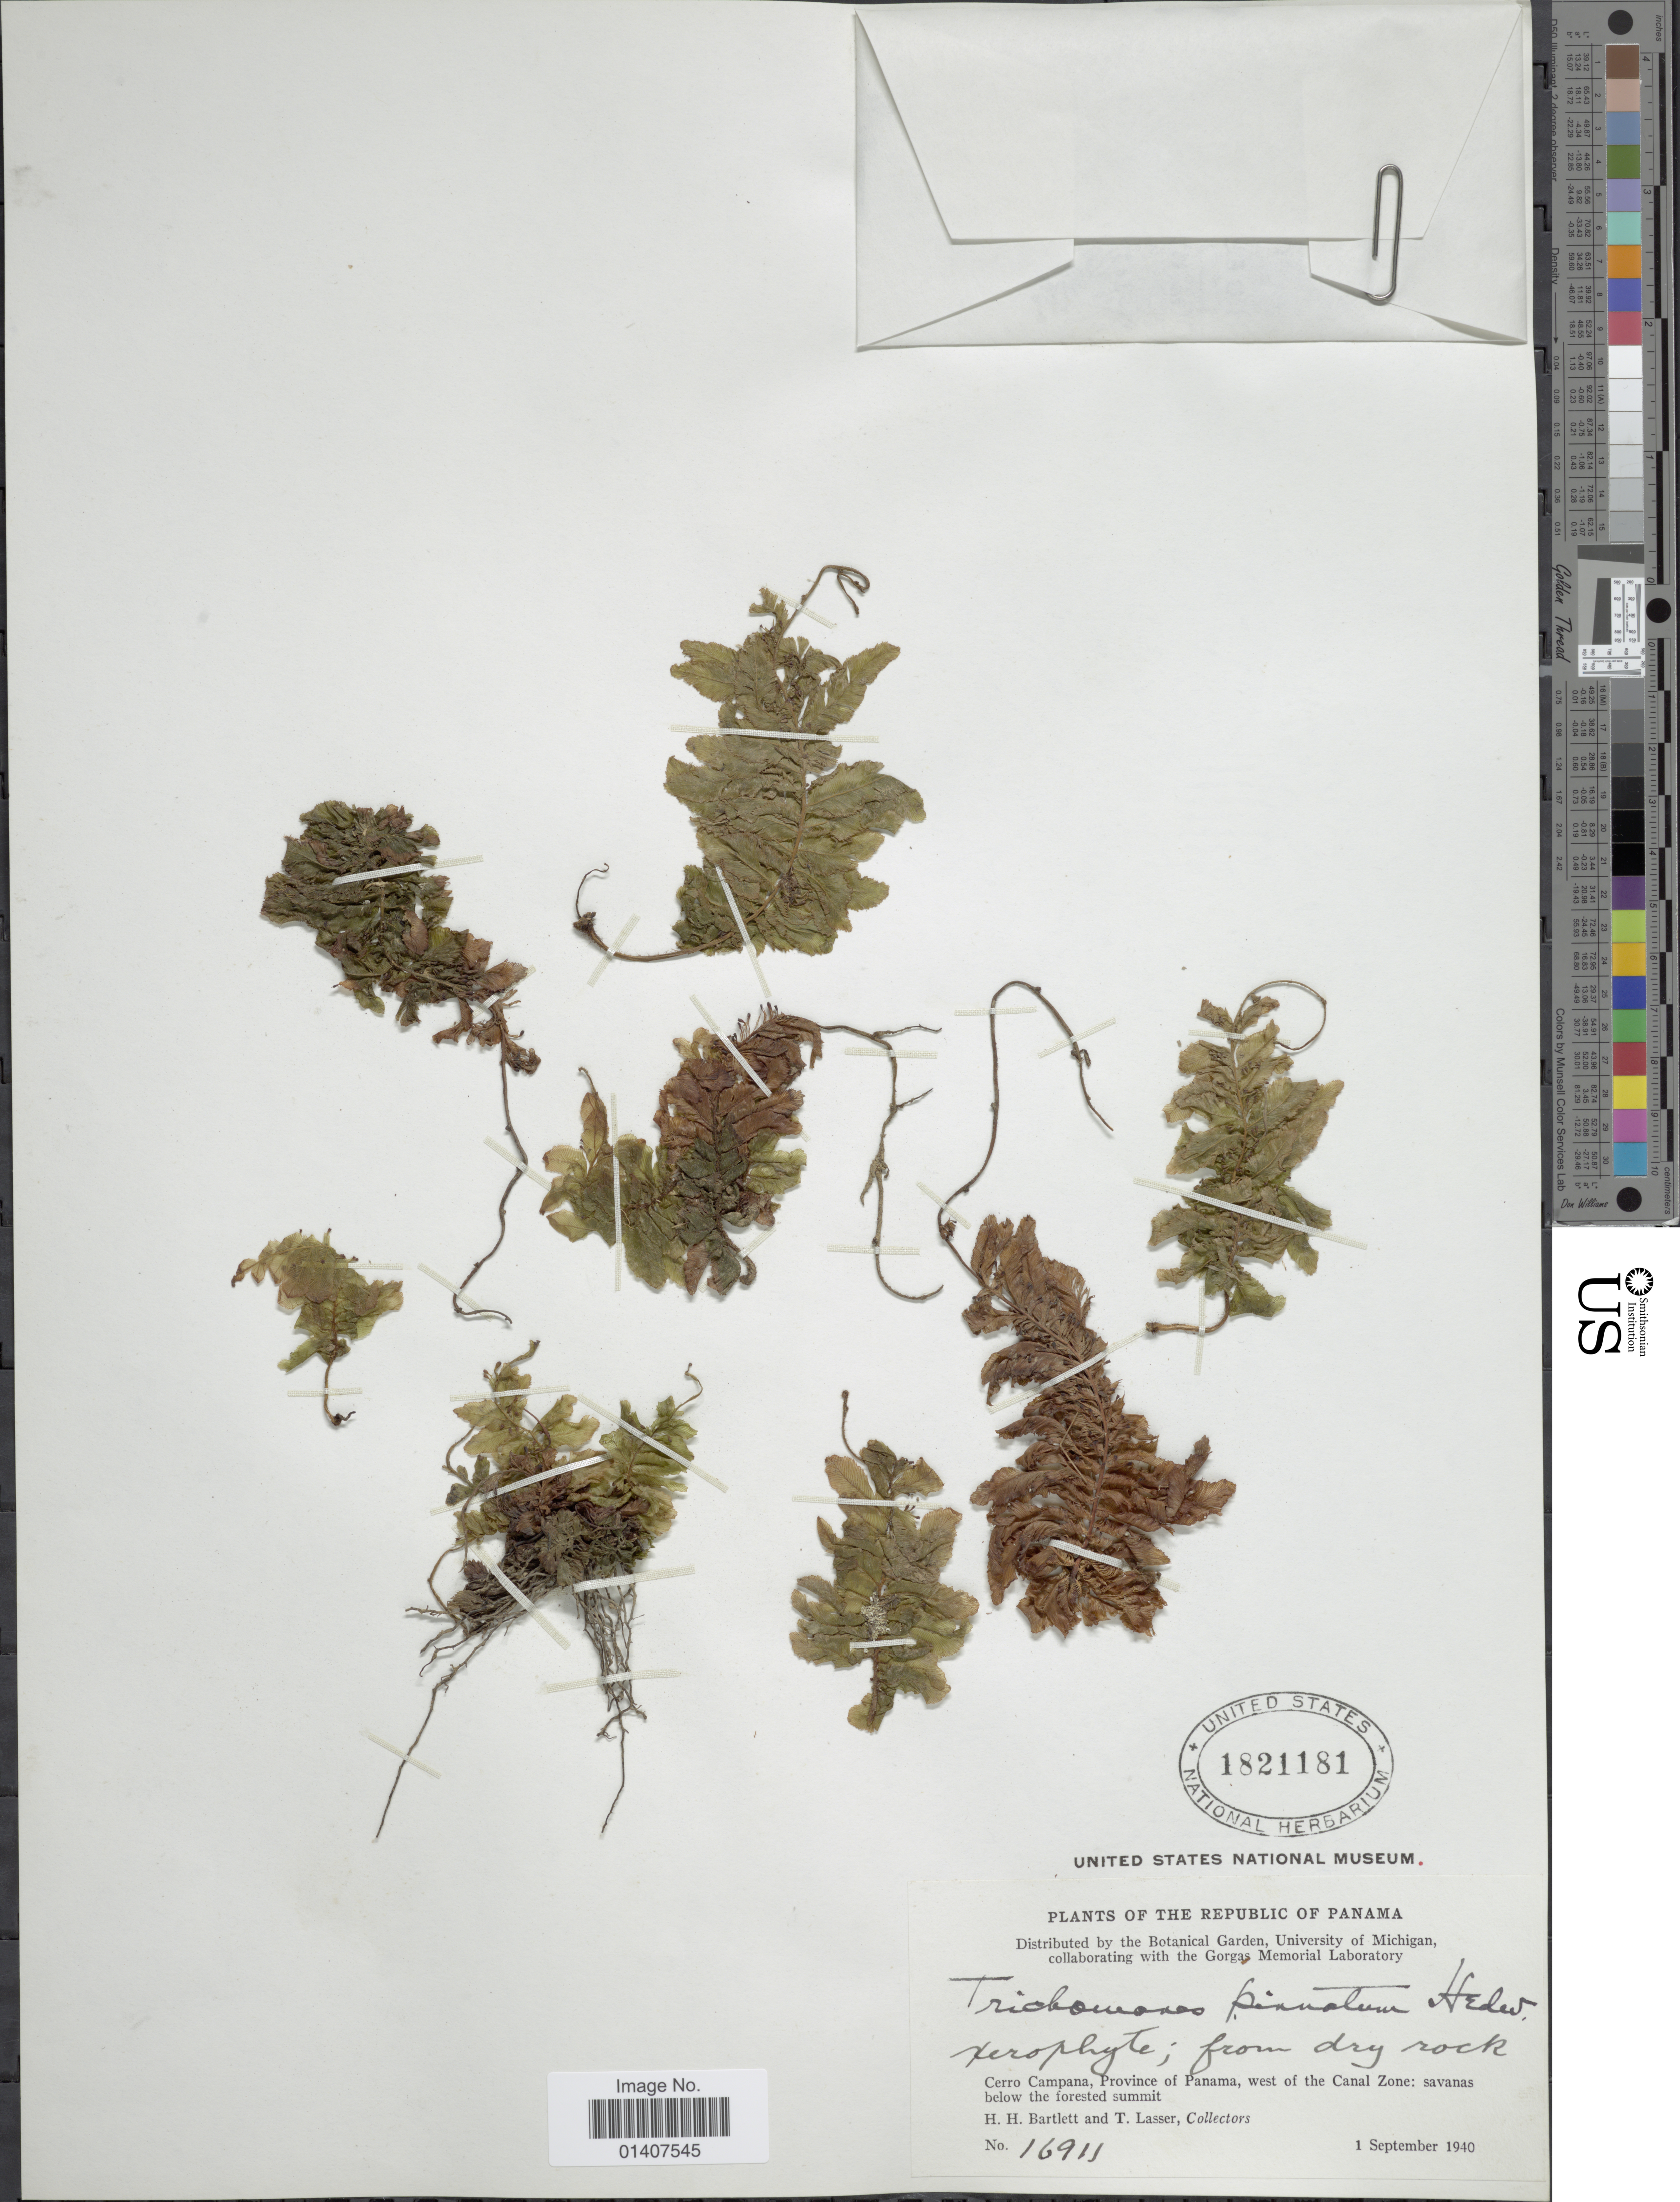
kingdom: Plantae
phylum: Tracheophyta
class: Polypodiopsida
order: Hymenophyllales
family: Hymenophyllaceae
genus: Trichomanes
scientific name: Trichomanes pinnatum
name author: Hedw.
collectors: H. H. Bartlett & T. Lasser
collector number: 16911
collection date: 1940-09-01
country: Panama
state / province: Panamá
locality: Cerro Campana, province of Panama, west of the Canal Zone; savannas below the forested summit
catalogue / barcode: US 1821181